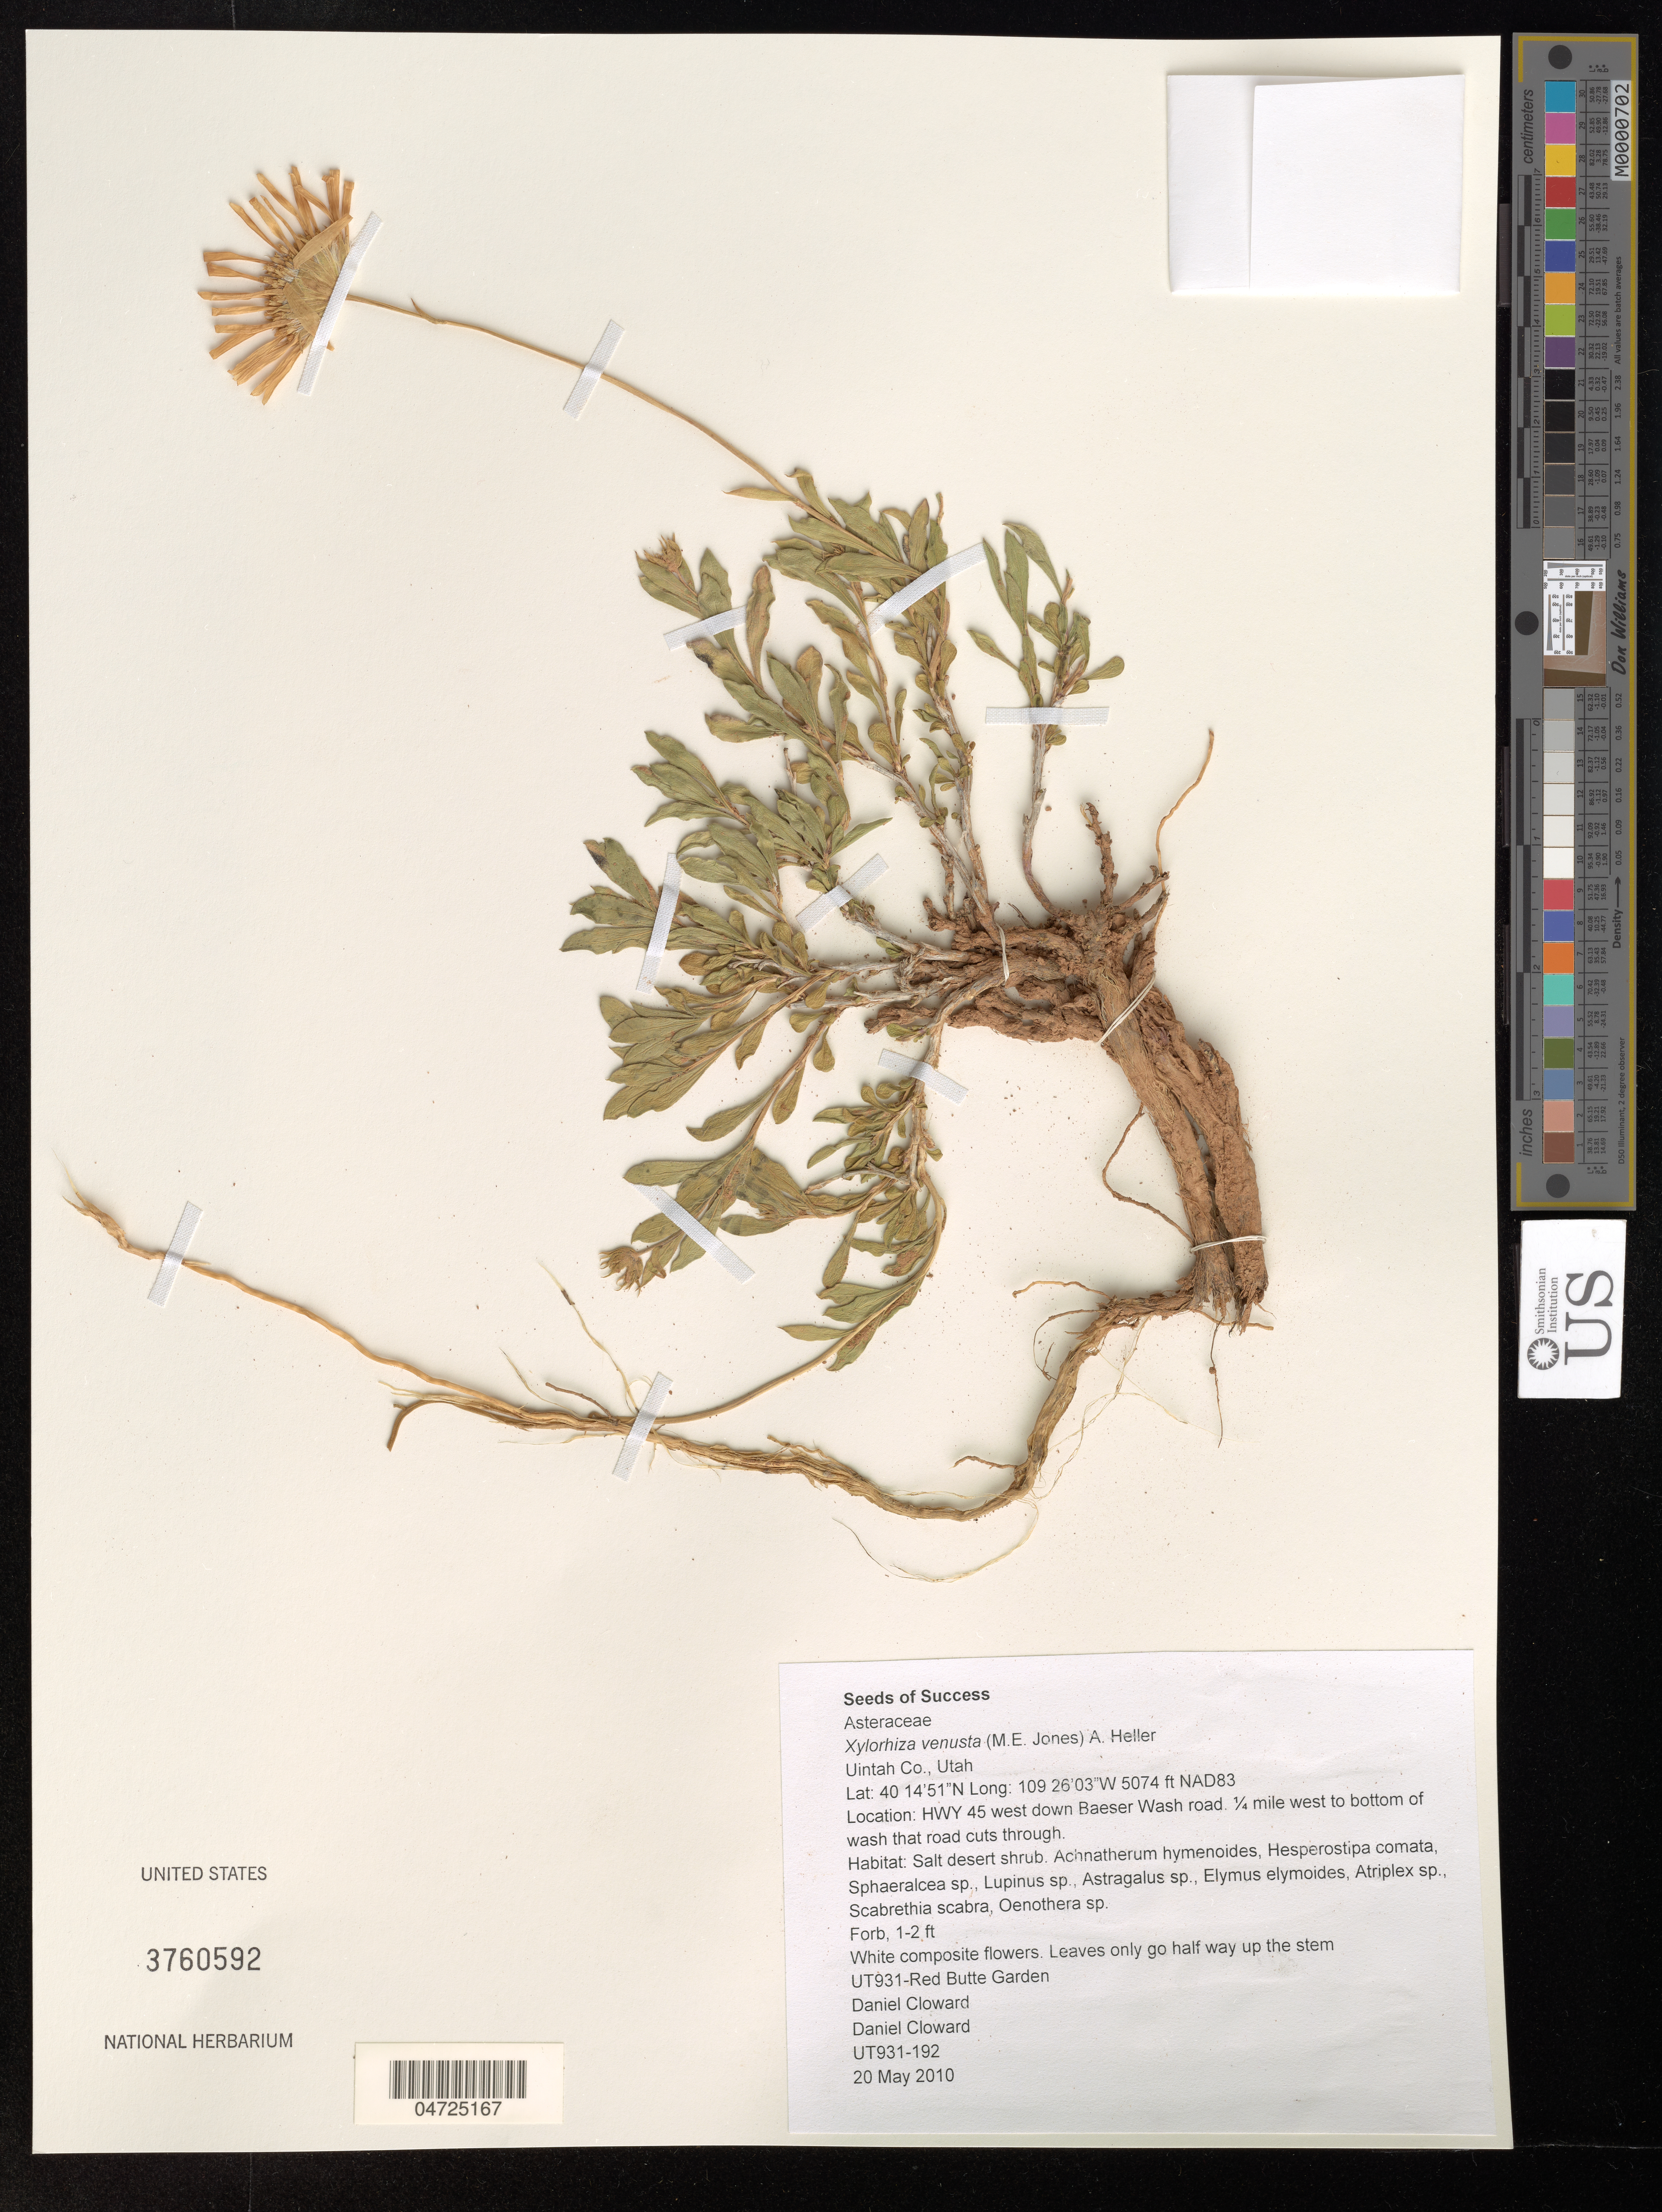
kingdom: Plantae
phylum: Tracheophyta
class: Magnoliopsida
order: Asterales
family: Asteraceae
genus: Xylorhiza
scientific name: Xylorhiza venusta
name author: (M.E. Jones) A. Heller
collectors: D. Cloward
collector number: UT931-192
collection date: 2010-05-20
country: United States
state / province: Utah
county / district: Uintah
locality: Uintah Co. NAD83. HWY 45 west down Baeser Wash road. ¼ mile west to bottom of wash that road cuts through. UT931-Red Butte Garden.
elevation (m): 1547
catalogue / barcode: US 3760592